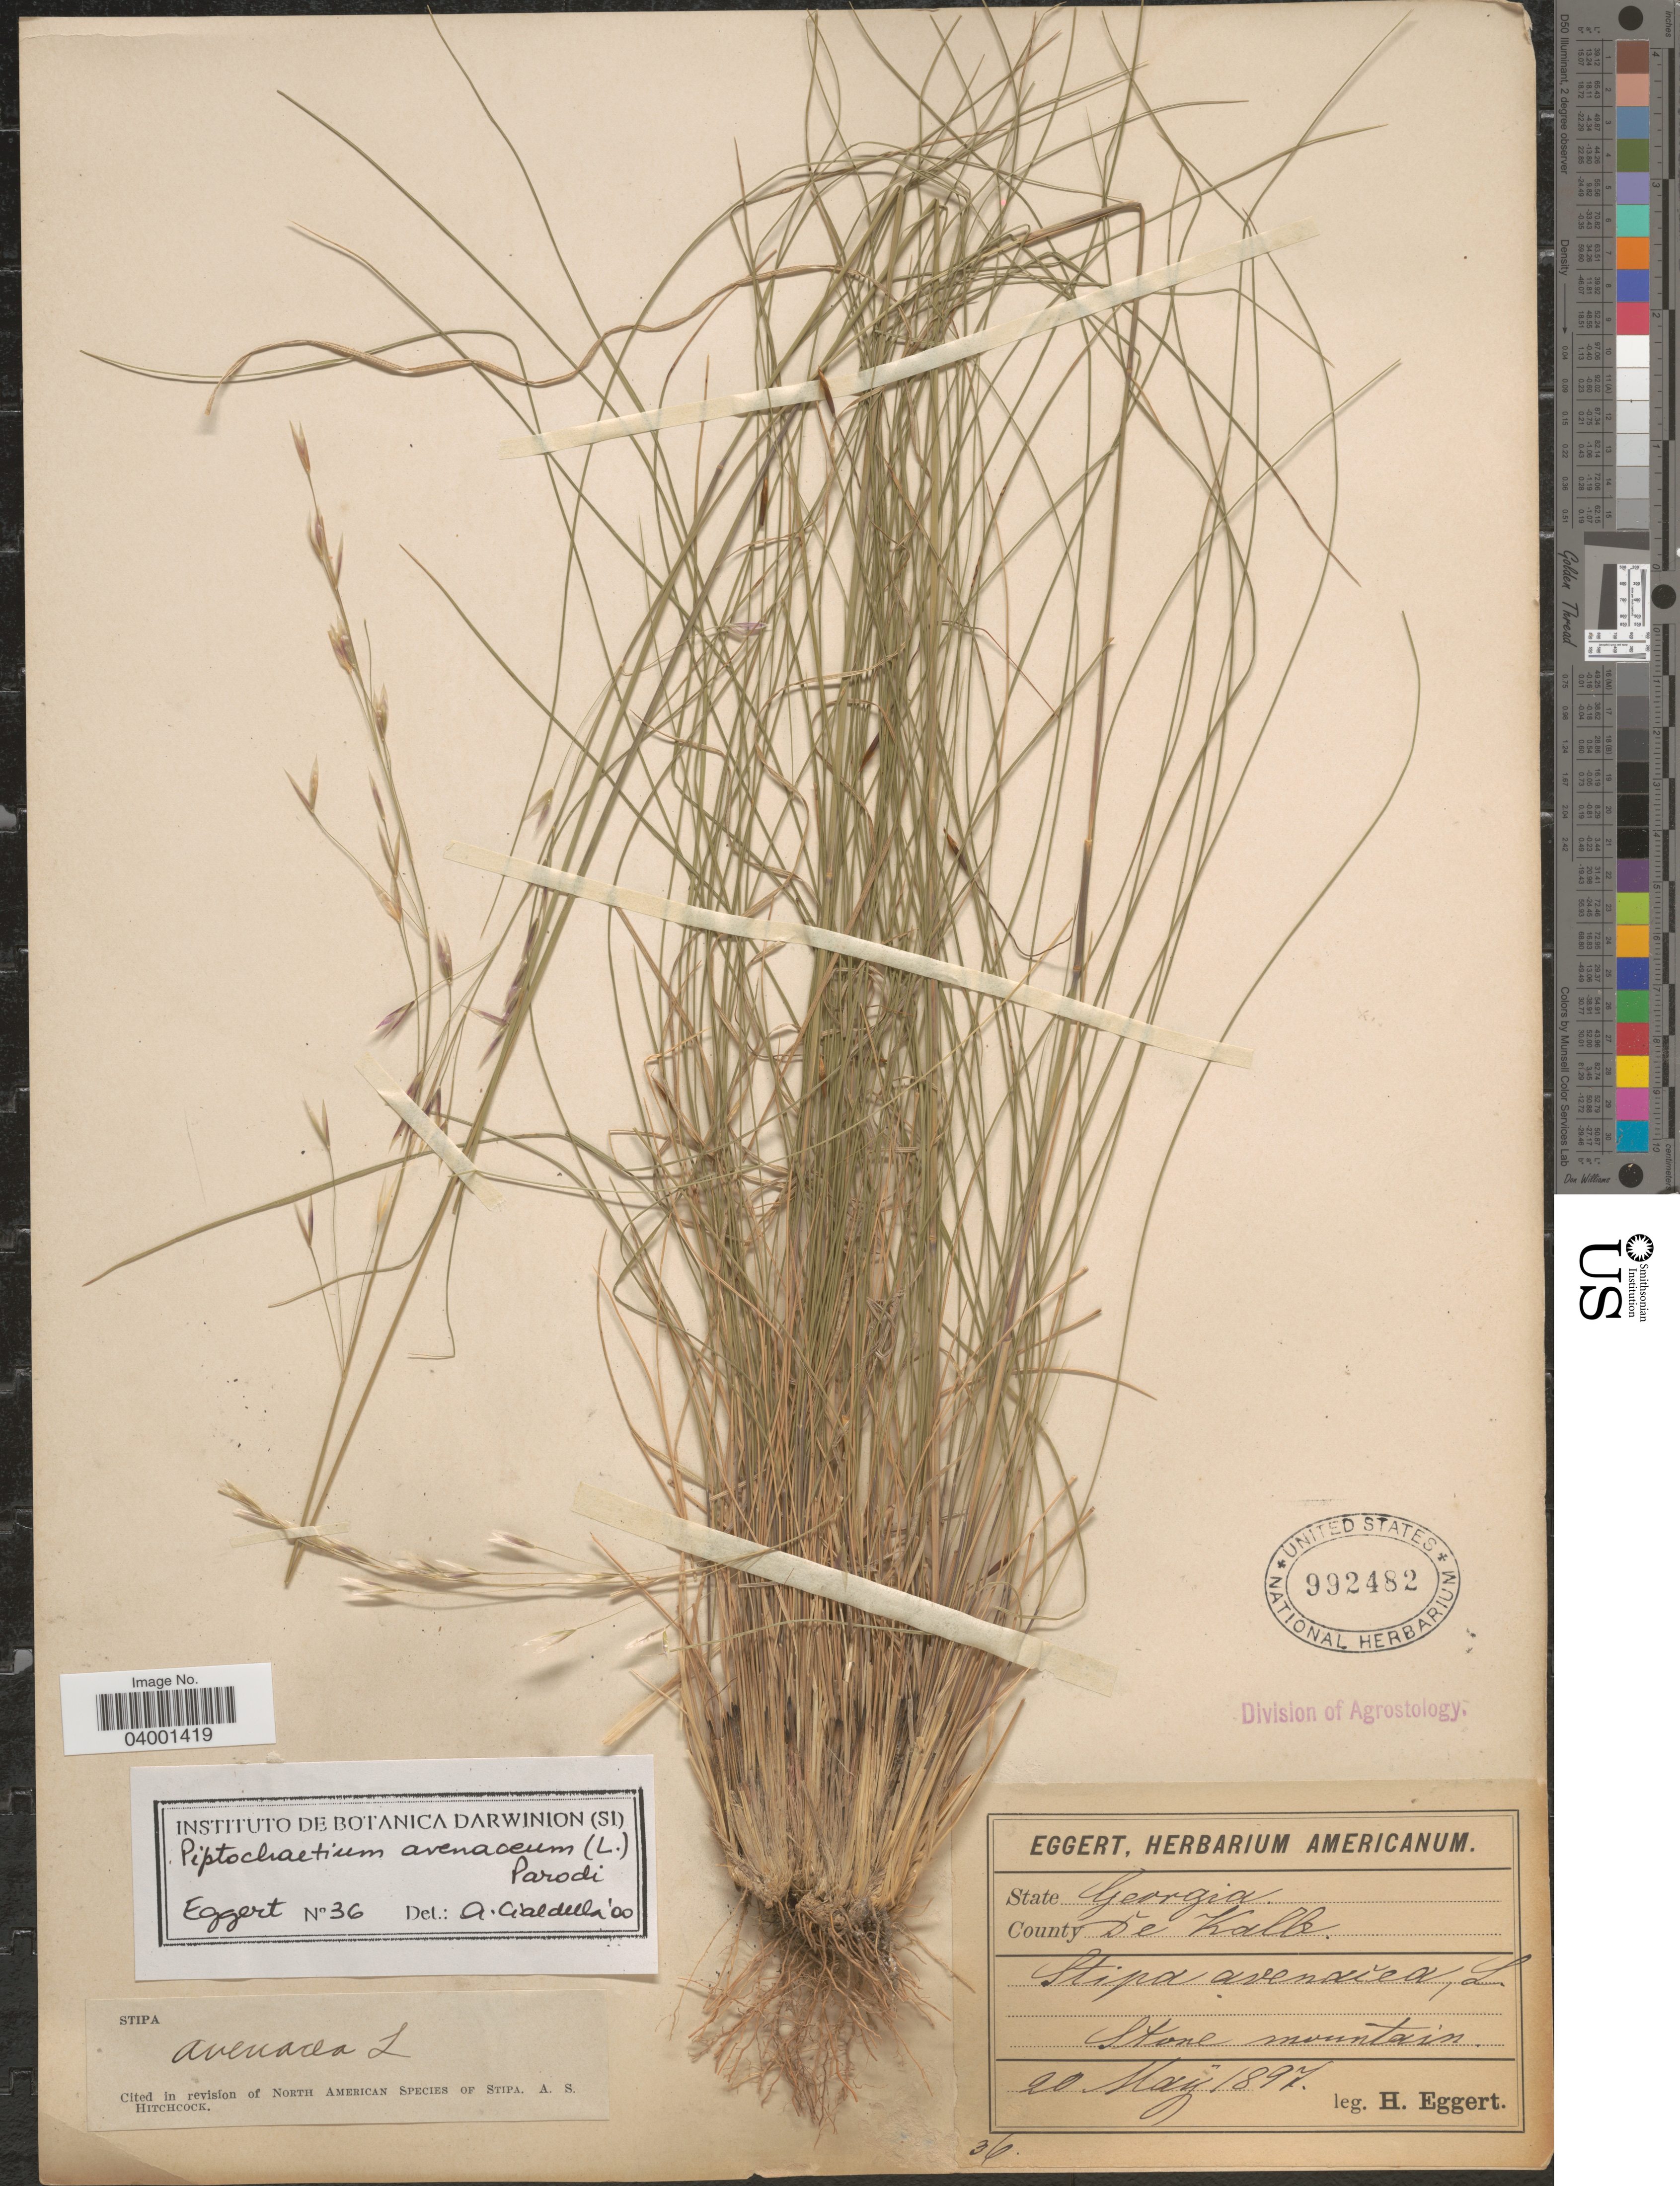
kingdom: Plantae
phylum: Tracheophyta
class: Liliopsida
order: Poales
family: Poaceae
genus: Piptochaetium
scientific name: Piptochaetium avenaceum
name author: (L.) Parodi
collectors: H. Eggert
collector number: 36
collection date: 1897-05-20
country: United States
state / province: Georgia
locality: County De Kalb. Stone mountain.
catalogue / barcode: US 992482